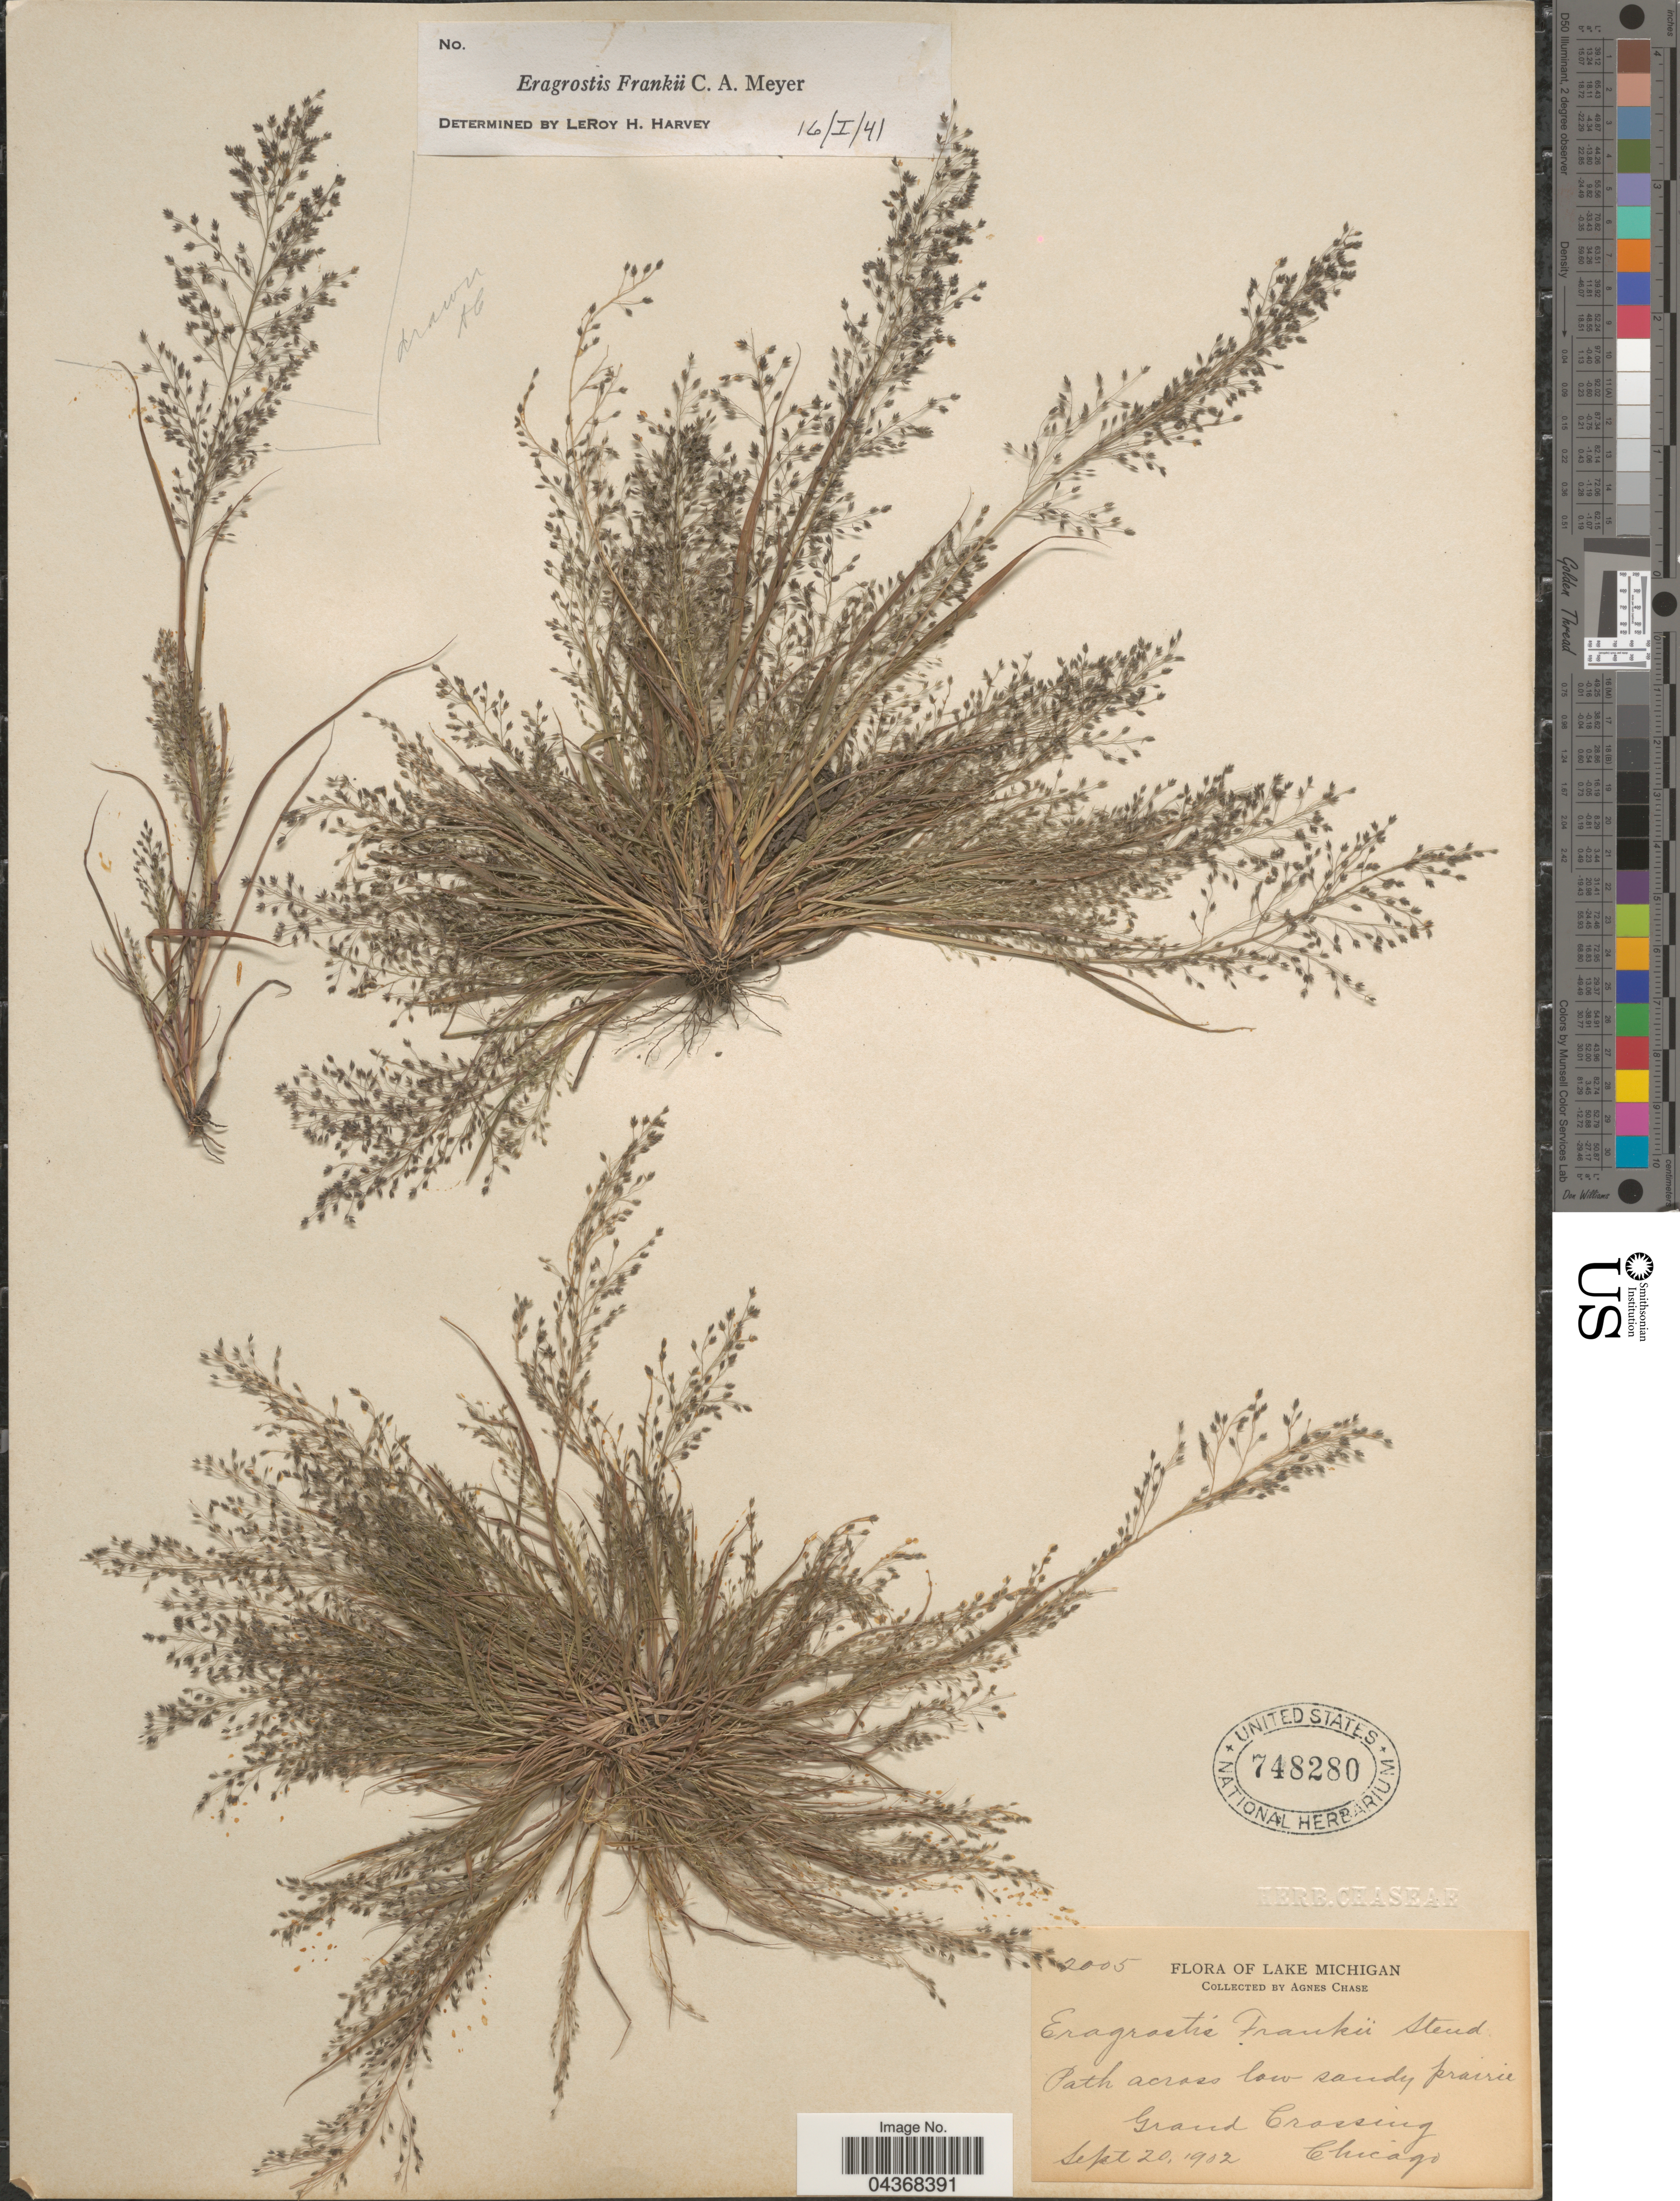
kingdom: Plantae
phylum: Tracheophyta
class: Liliopsida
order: Poales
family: Poaceae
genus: Eragrostis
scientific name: Eragrostis frankii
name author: C.A. Mey. ex Steud.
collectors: A. Chase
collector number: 2005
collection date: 1902-09-20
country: United States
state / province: Michigan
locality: Lake Michigan. Path across low sandy prairie. Grand Crossing. Chicago.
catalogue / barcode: US 748280